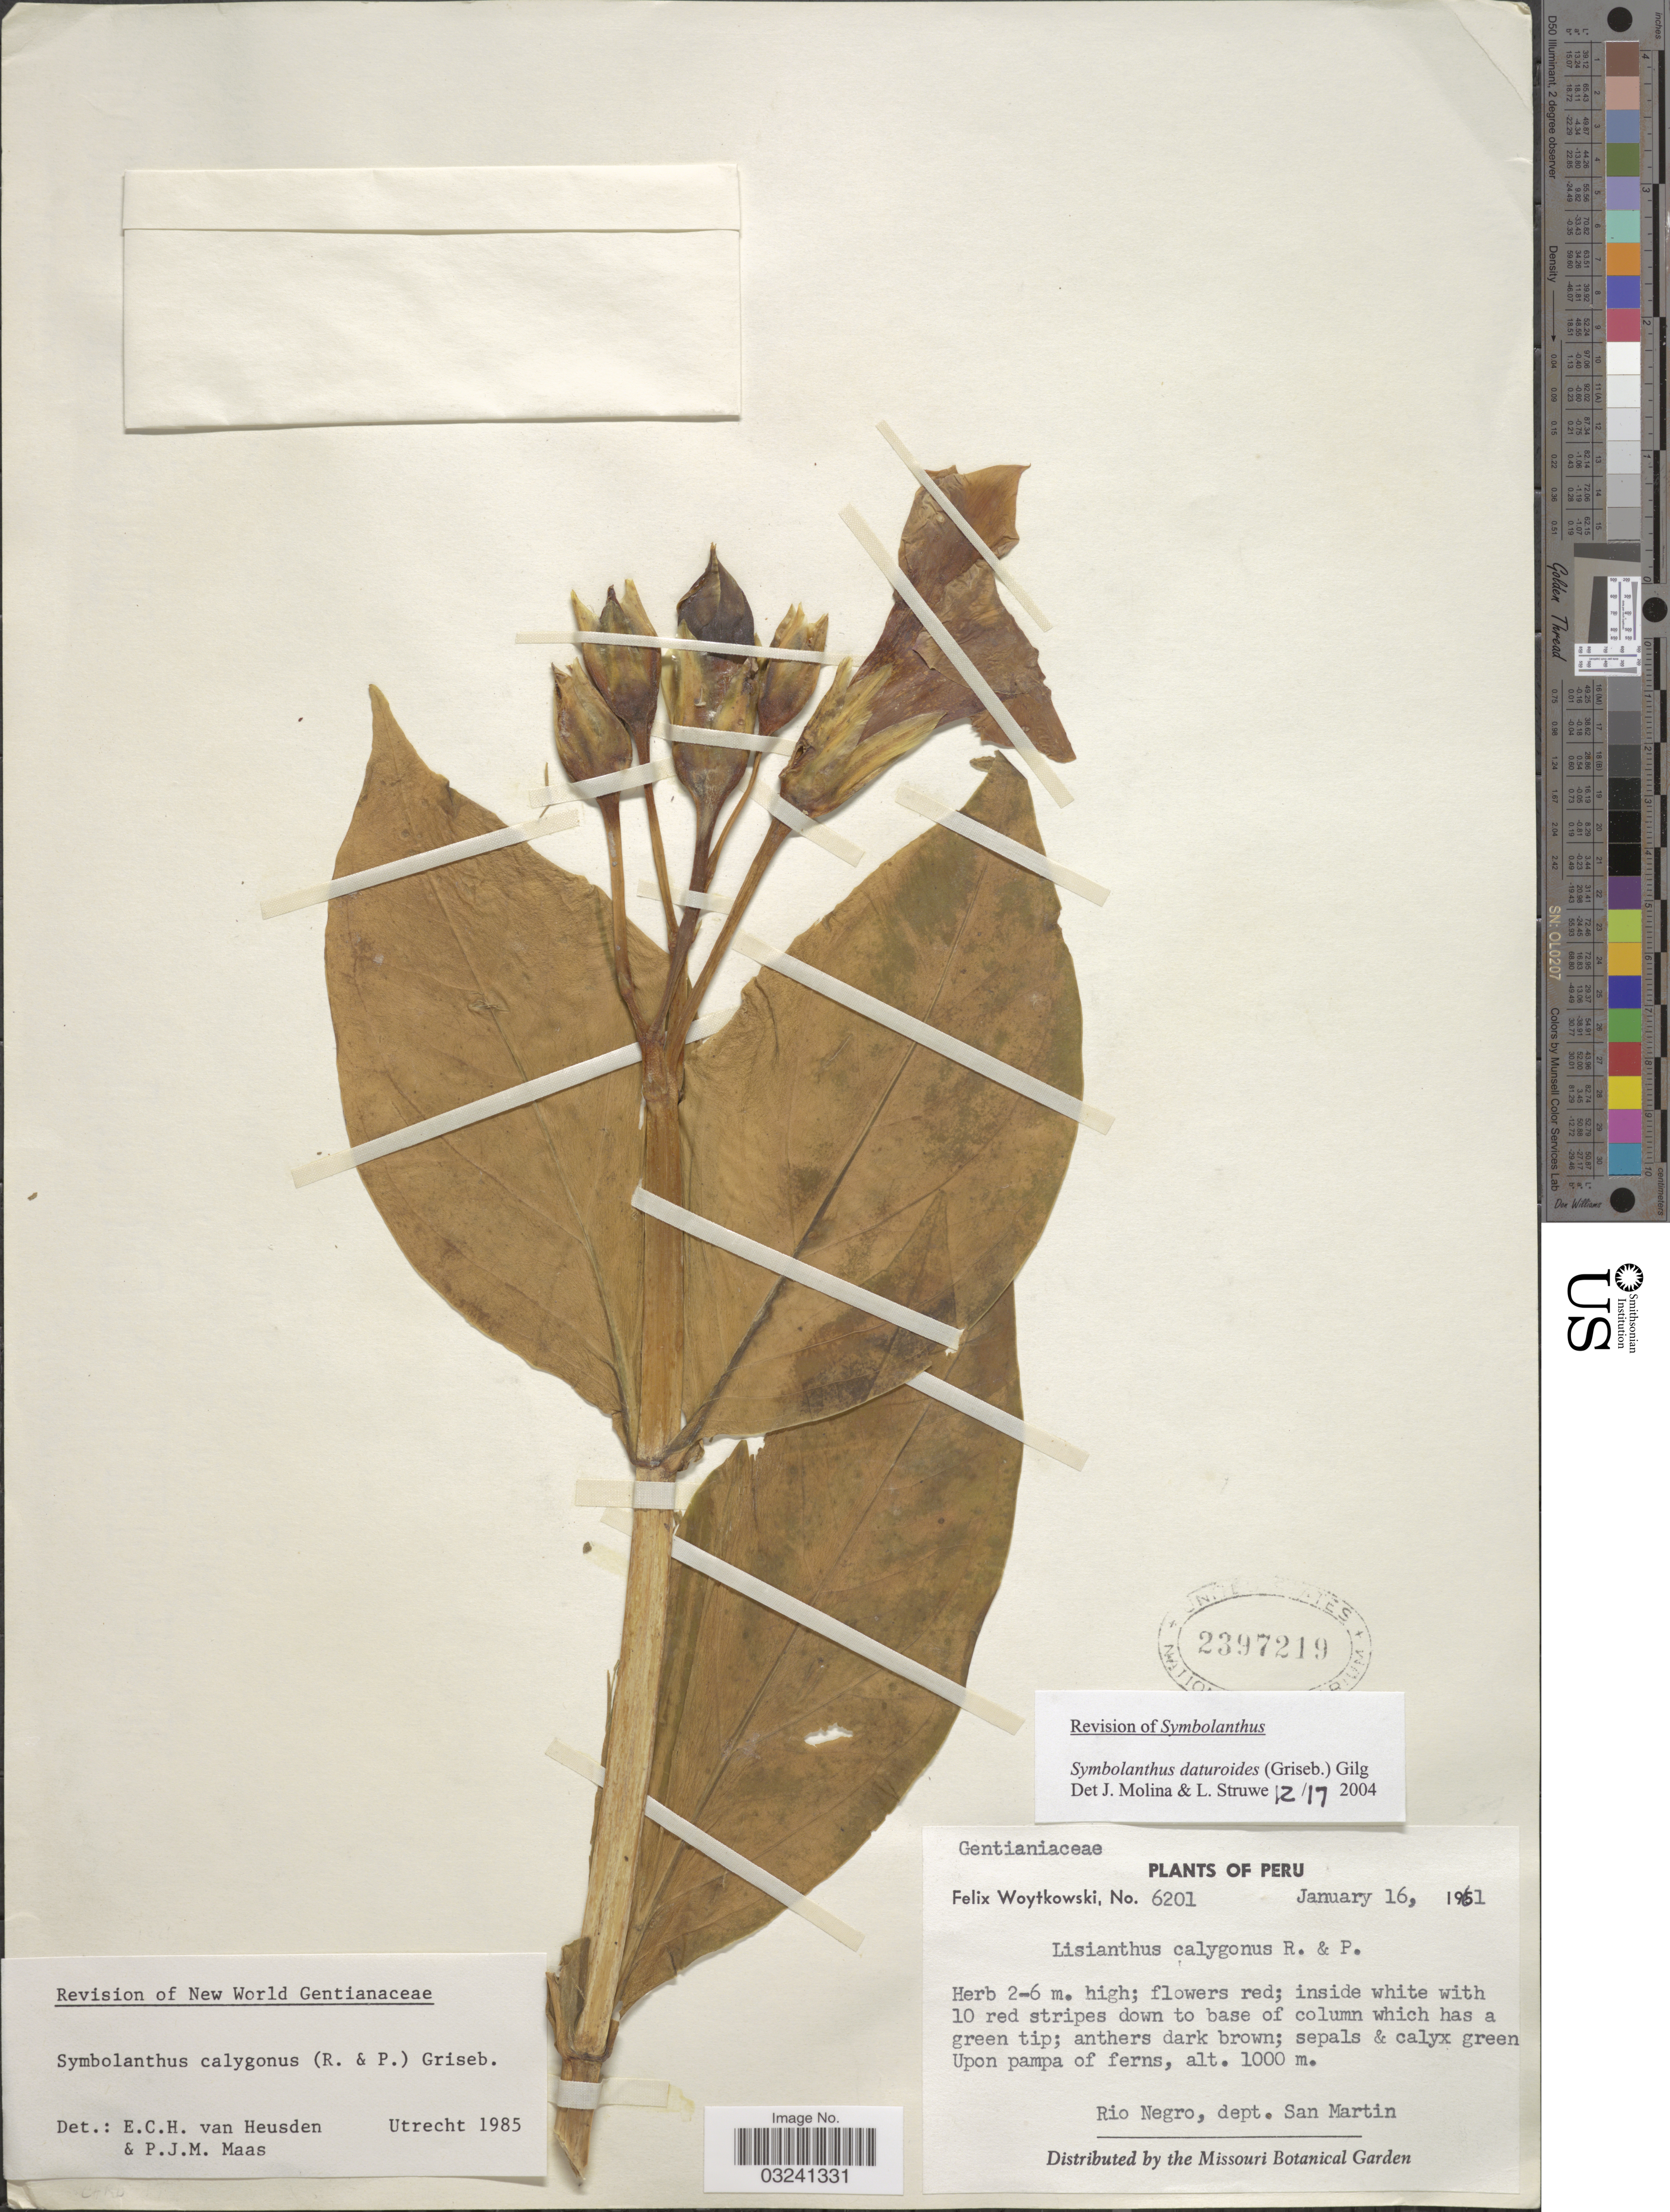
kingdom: Plantae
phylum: Tracheophyta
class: Magnoliopsida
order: Gentianales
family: Gentianaceae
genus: Symbolanthus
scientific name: Symbolanthus daturoides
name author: (Griseb.) Gilg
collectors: F. Woytkowski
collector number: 6201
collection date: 1961-01-16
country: Peru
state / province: San Martín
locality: Rio Negro, dept. San Martin.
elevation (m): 1000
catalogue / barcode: US 2397219